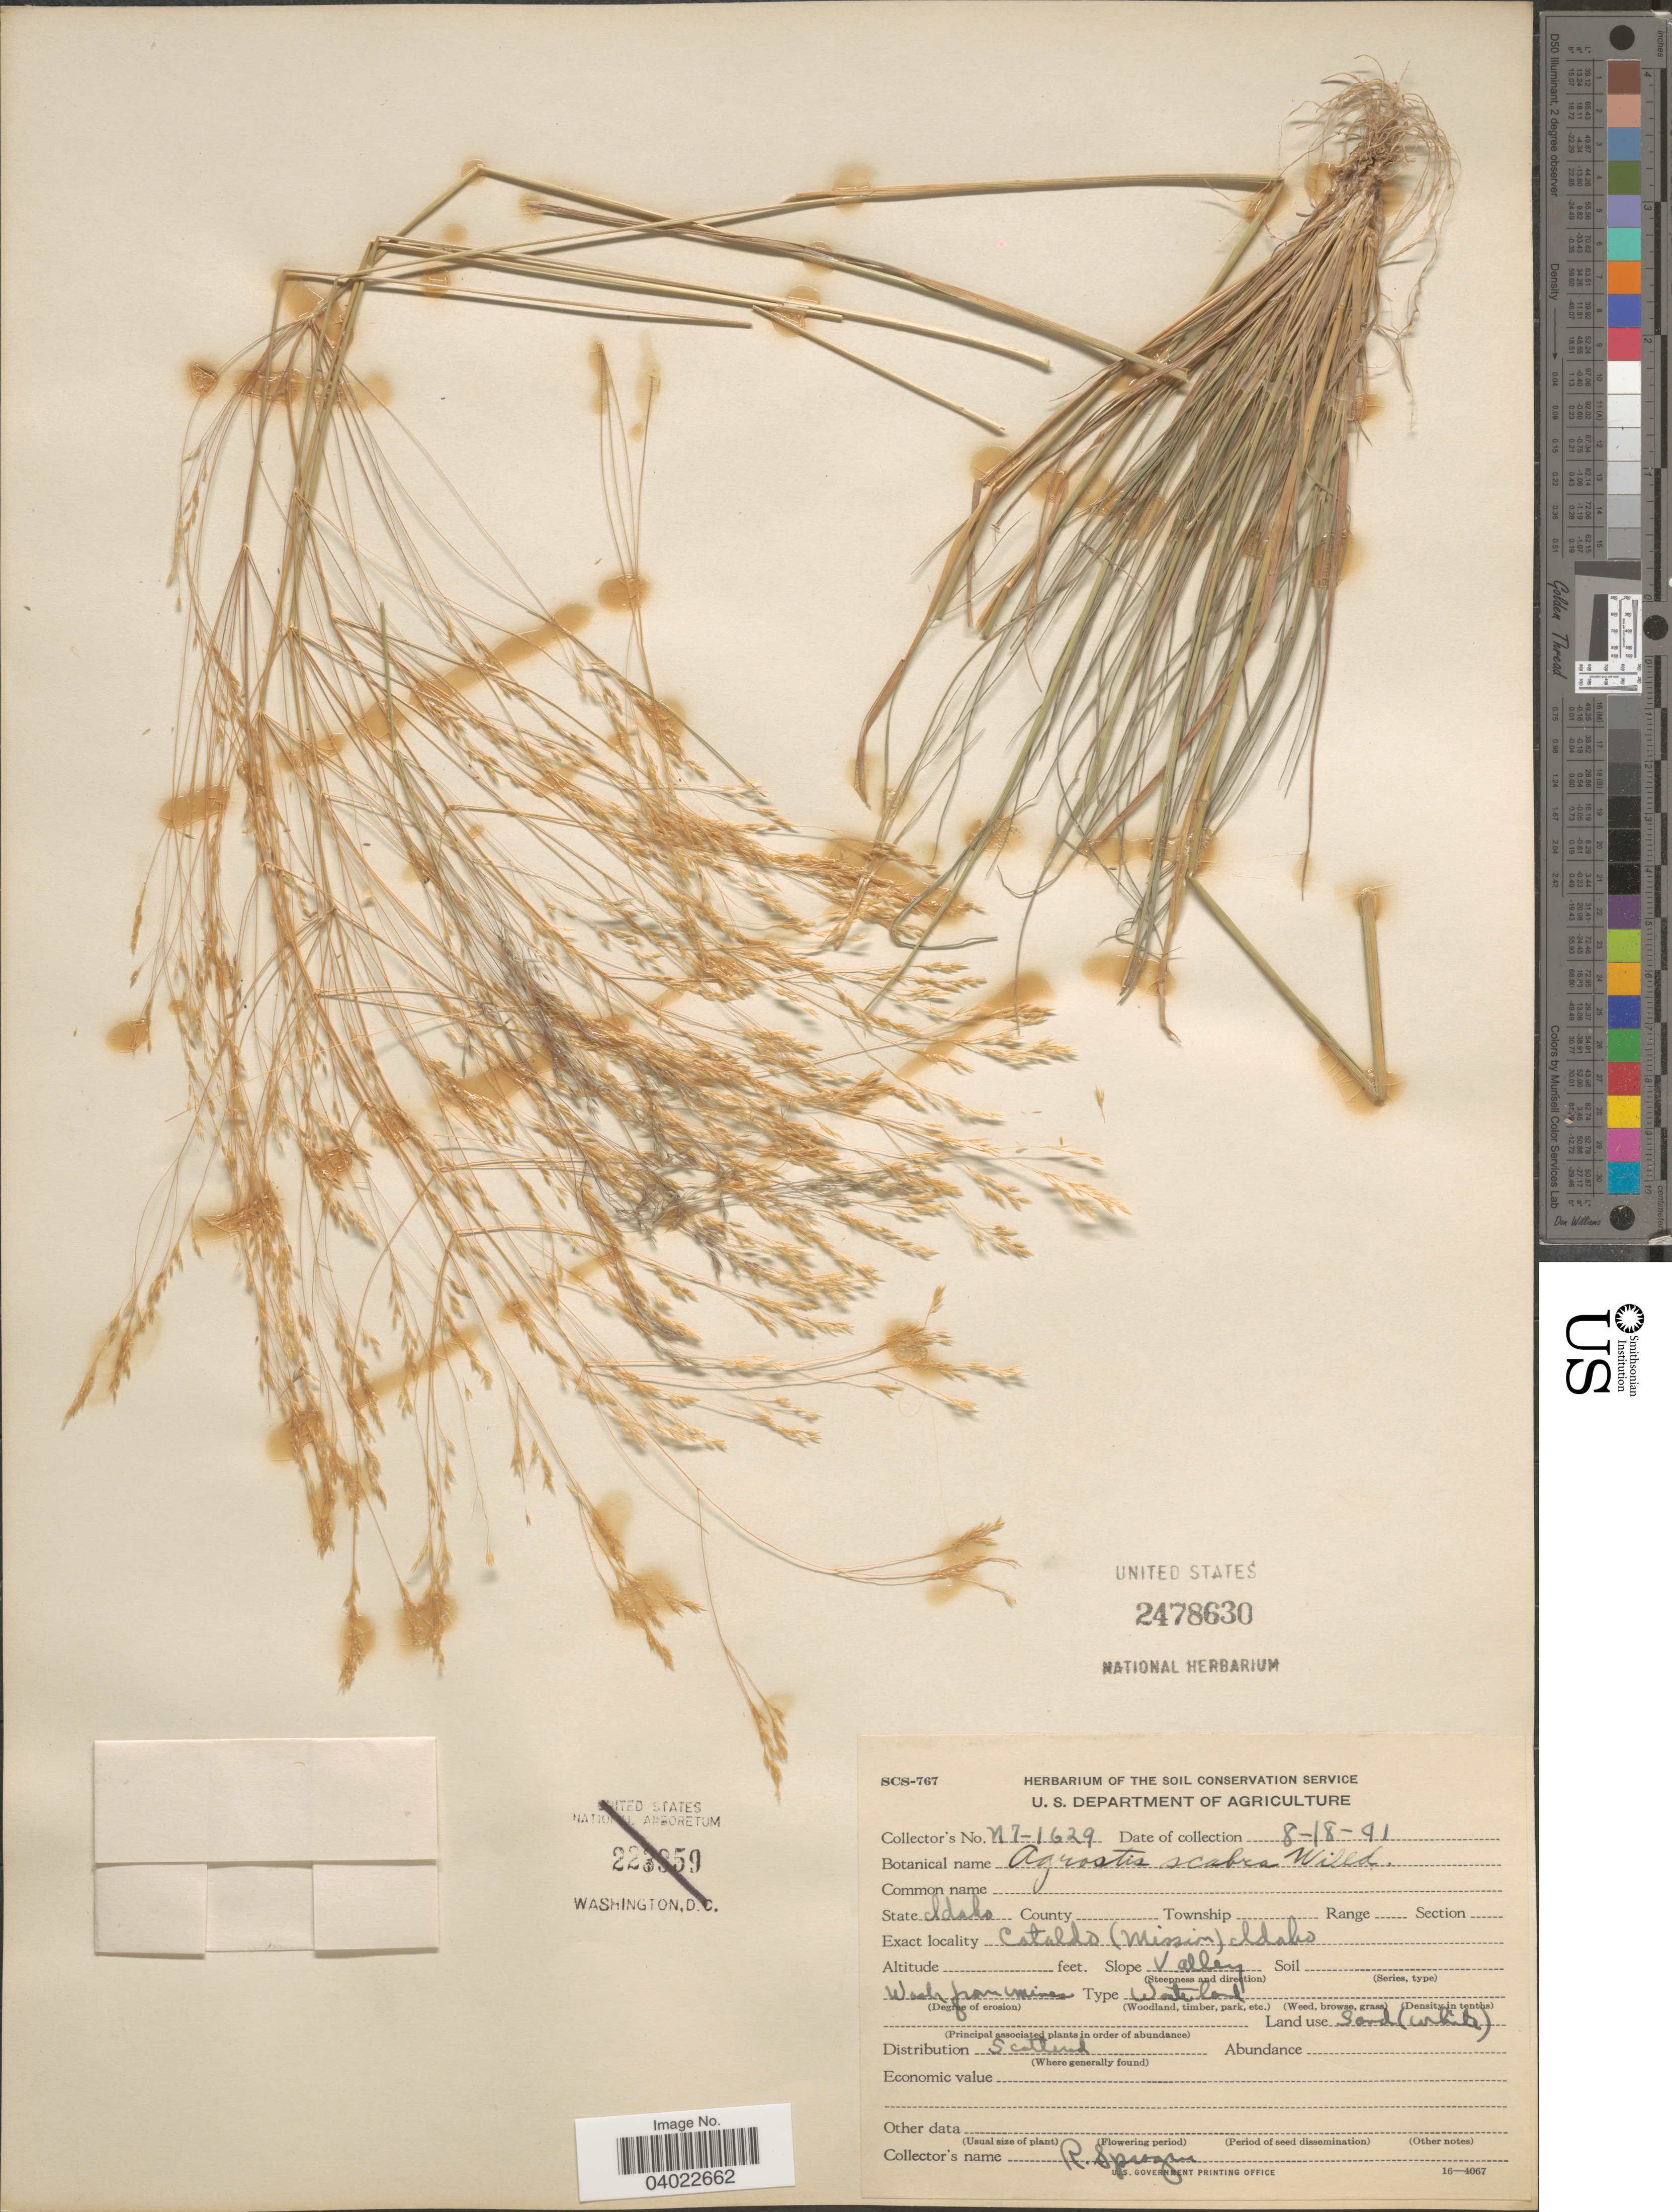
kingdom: Plantae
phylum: Tracheophyta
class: Liliopsida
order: Poales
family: Poaceae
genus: Agrostis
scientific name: Agrostis scabra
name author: Willd.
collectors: R. Sprague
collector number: N7-1629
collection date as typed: Transcribed d/m/y: 18/8/41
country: United States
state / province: Idaho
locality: Cataldo (Mission). Slope Valley.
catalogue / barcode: US 2478630